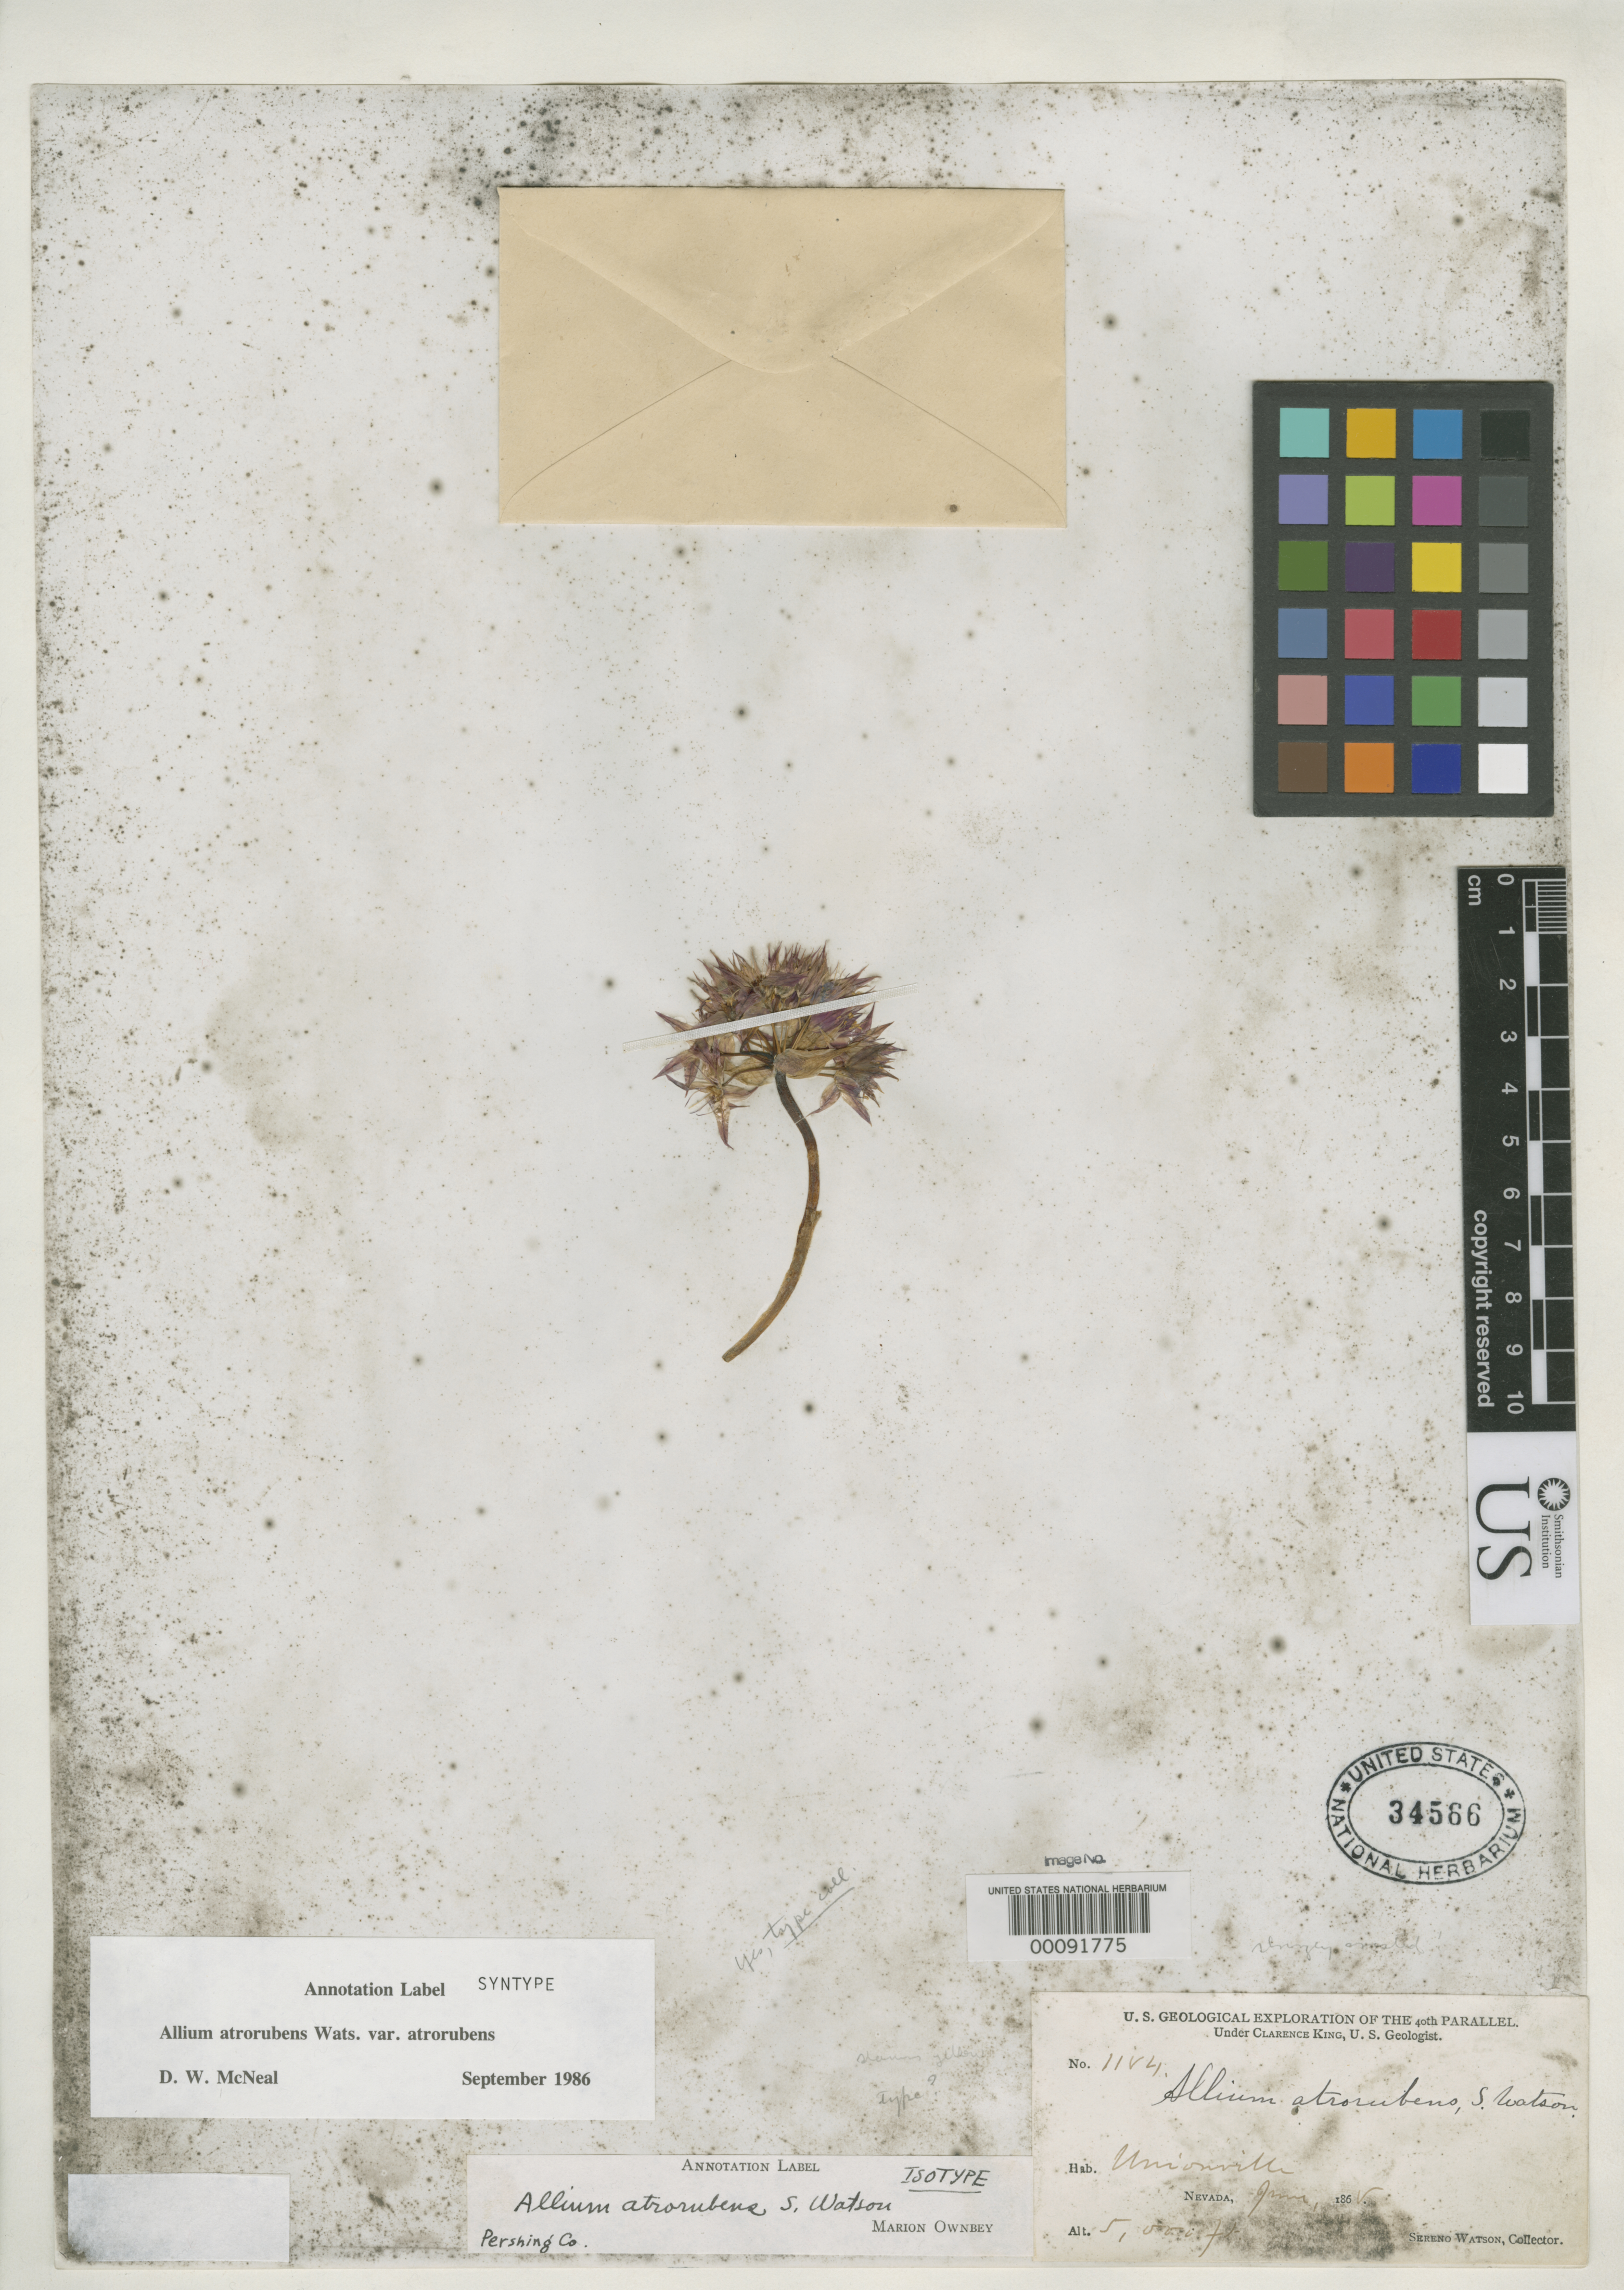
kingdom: Plantae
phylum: Tracheophyta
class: Liliopsida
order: Asparagales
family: Amaryllidaceae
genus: Allium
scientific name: Allium atrorubens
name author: S. Watson in C. King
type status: Syntype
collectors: S. Watson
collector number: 1184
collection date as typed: Jun 1868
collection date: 1868-06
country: United States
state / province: Nevada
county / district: Pershing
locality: Unionville.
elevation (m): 1524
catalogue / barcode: US 34566